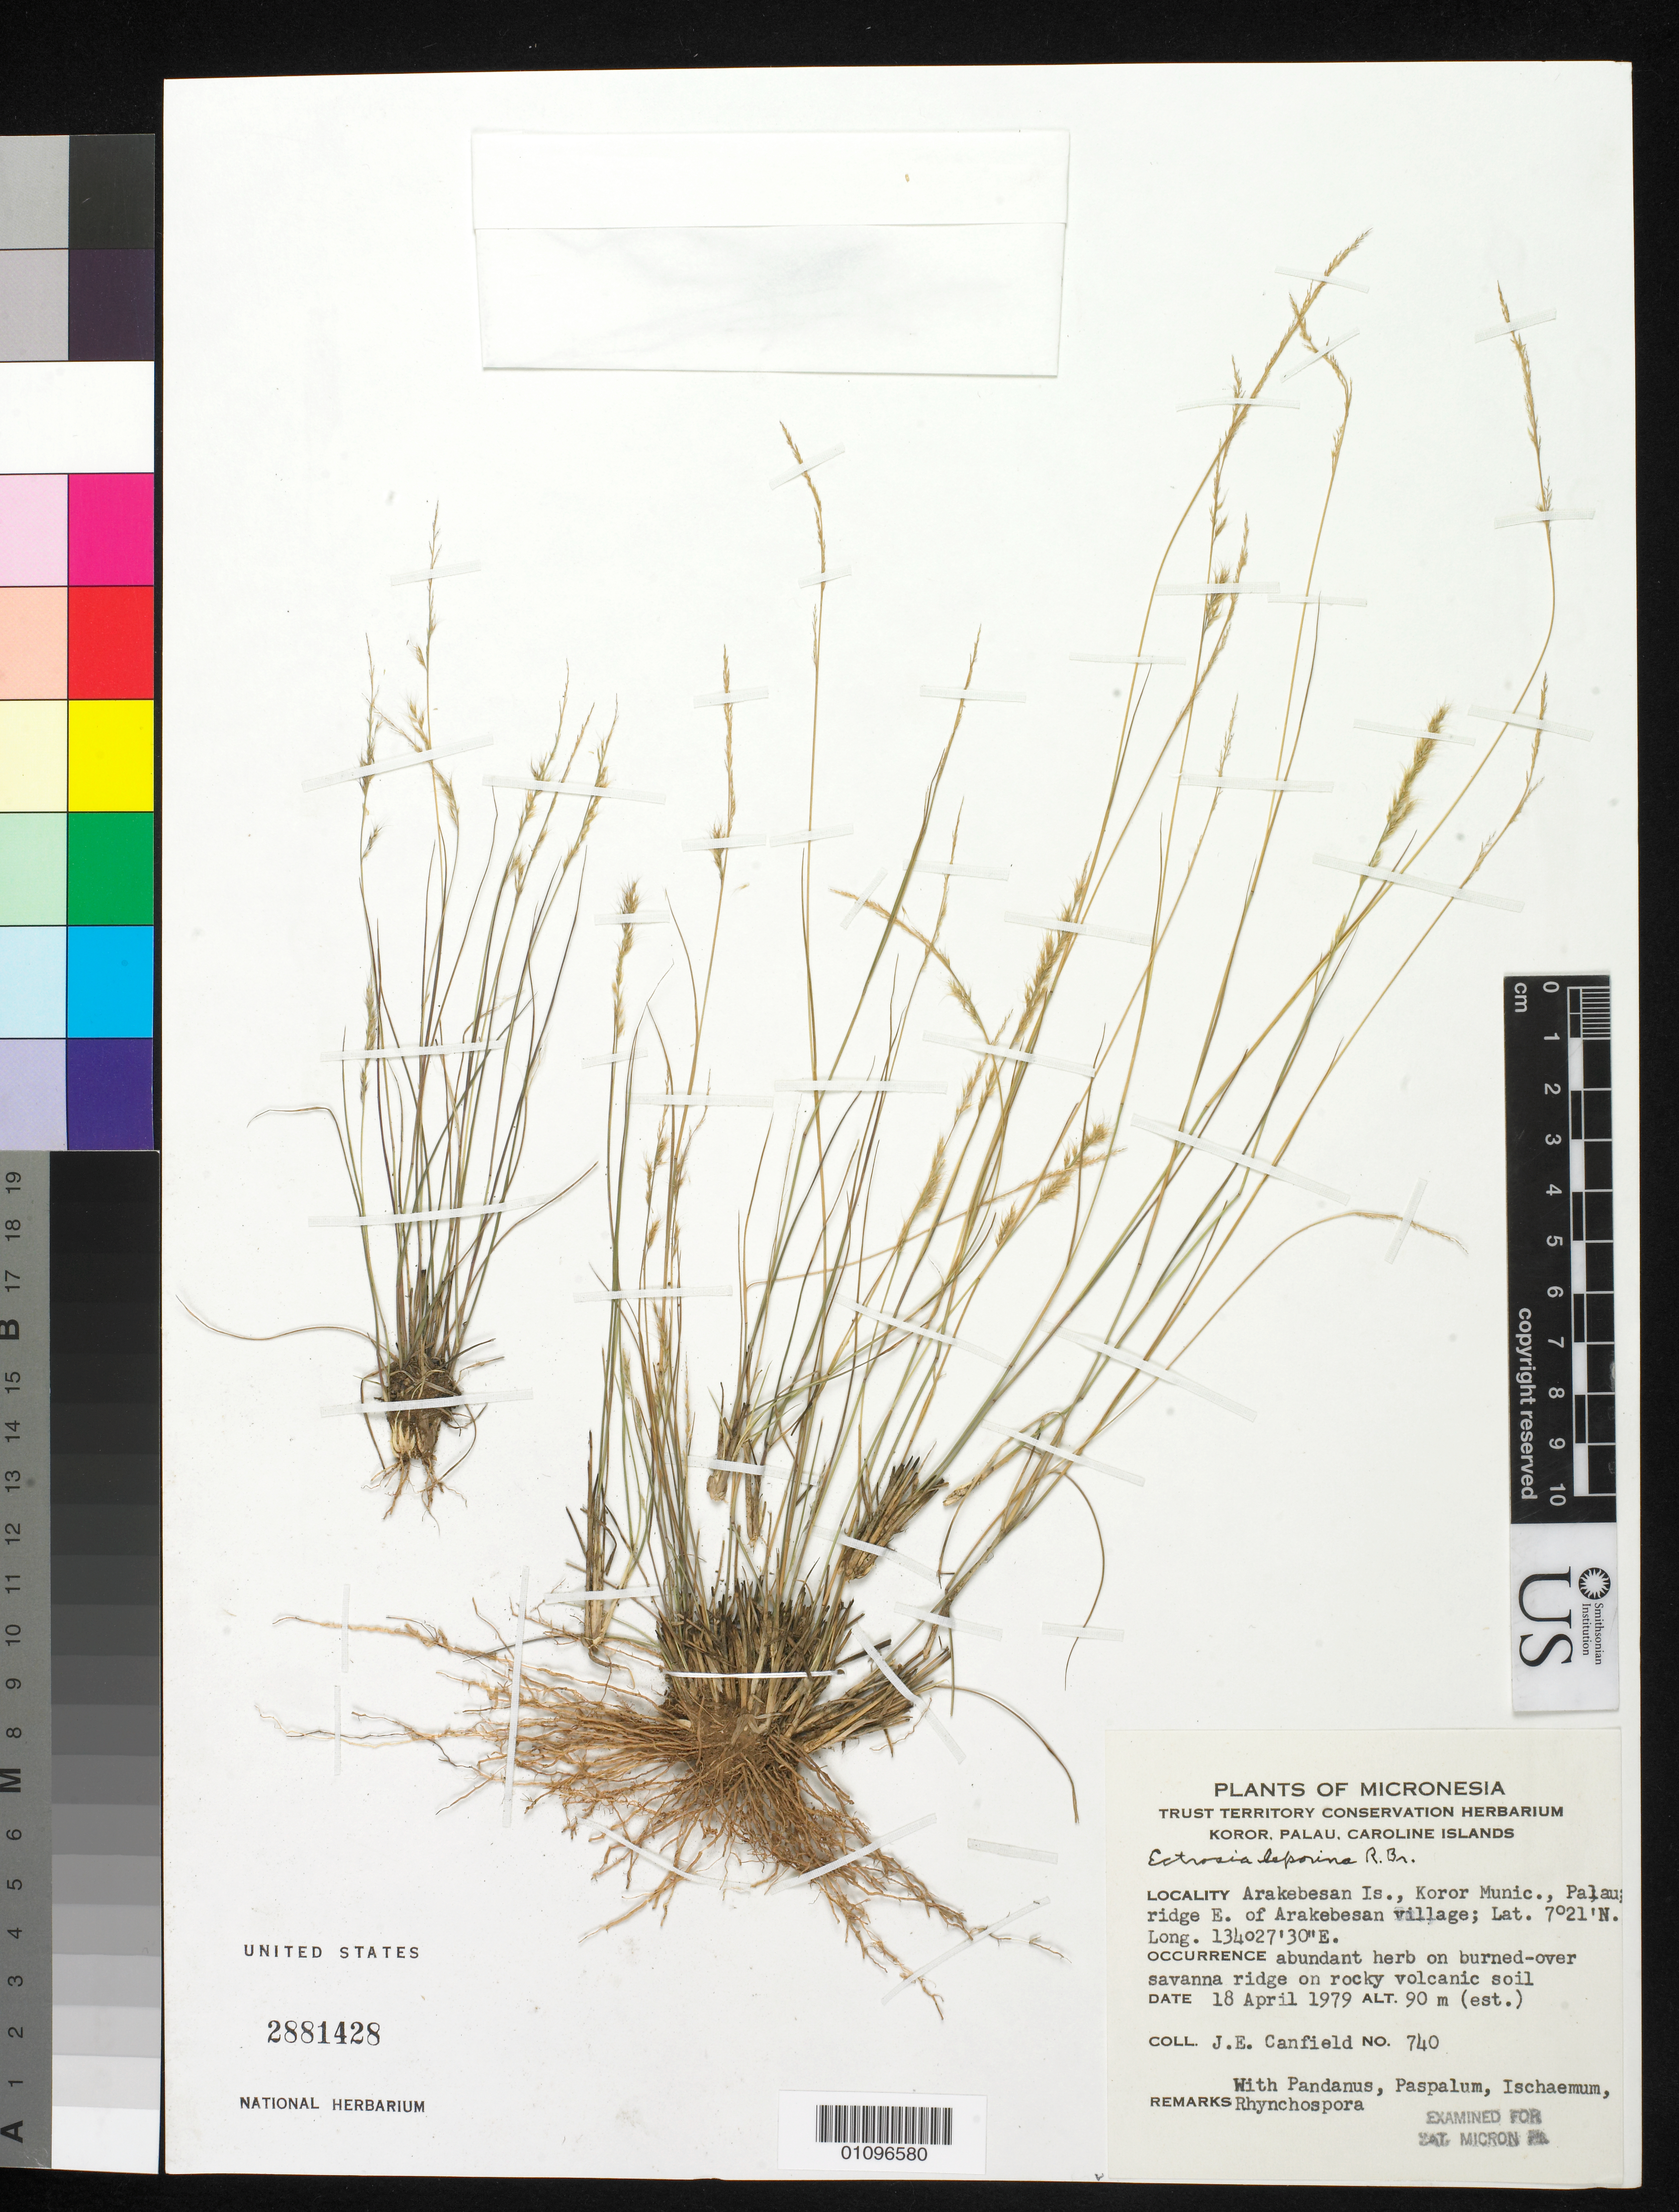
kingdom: Plantae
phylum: Tracheophyta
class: Liliopsida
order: Poales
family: Poaceae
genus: Ectrosia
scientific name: Ectrosia leporina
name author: R. Br.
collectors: J. E. Canfield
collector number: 740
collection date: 1979-04-18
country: Palau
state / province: Koror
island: Ngerekebesang [Arakabesan]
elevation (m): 90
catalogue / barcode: US 2881428